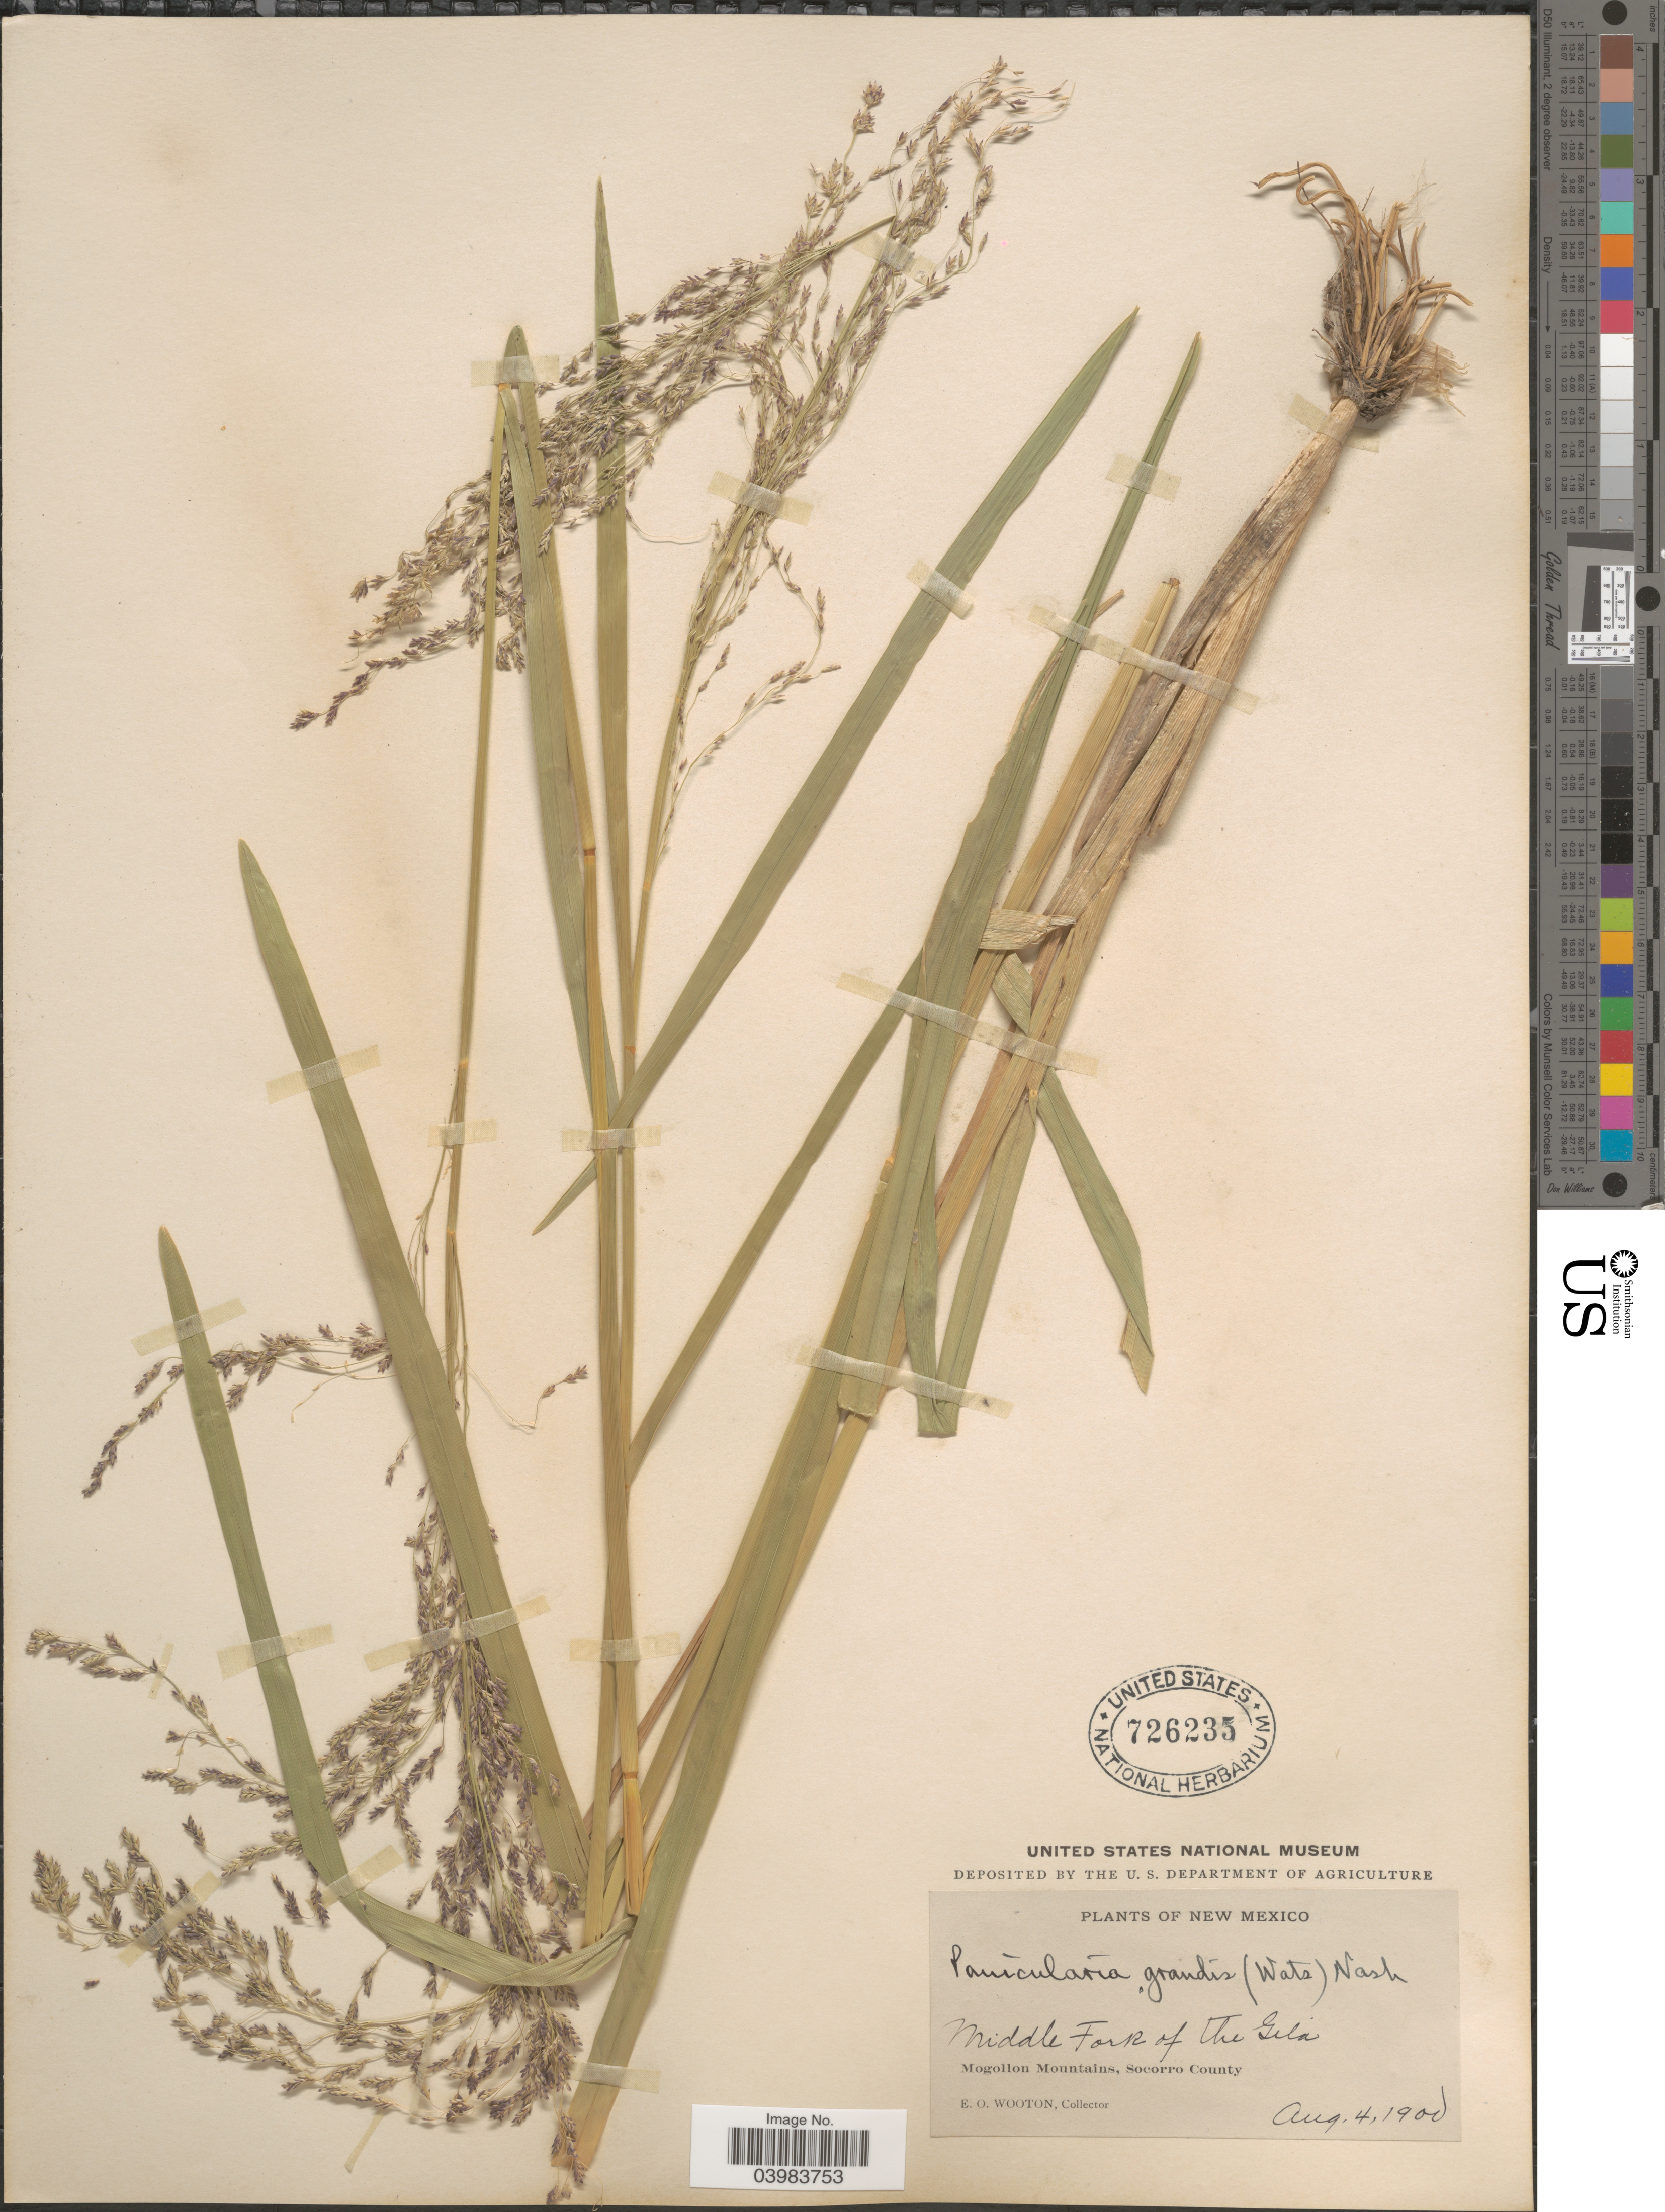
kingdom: Plantae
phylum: Tracheophyta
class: Liliopsida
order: Poales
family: Poaceae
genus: Glyceria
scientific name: Glyceria grandis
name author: S. Watson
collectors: E. O. Wooton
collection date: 1900-08-04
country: United States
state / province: New Mexico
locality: Middle Fork of the Gila. Mogollon Mountains, Socorro County.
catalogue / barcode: US 726235